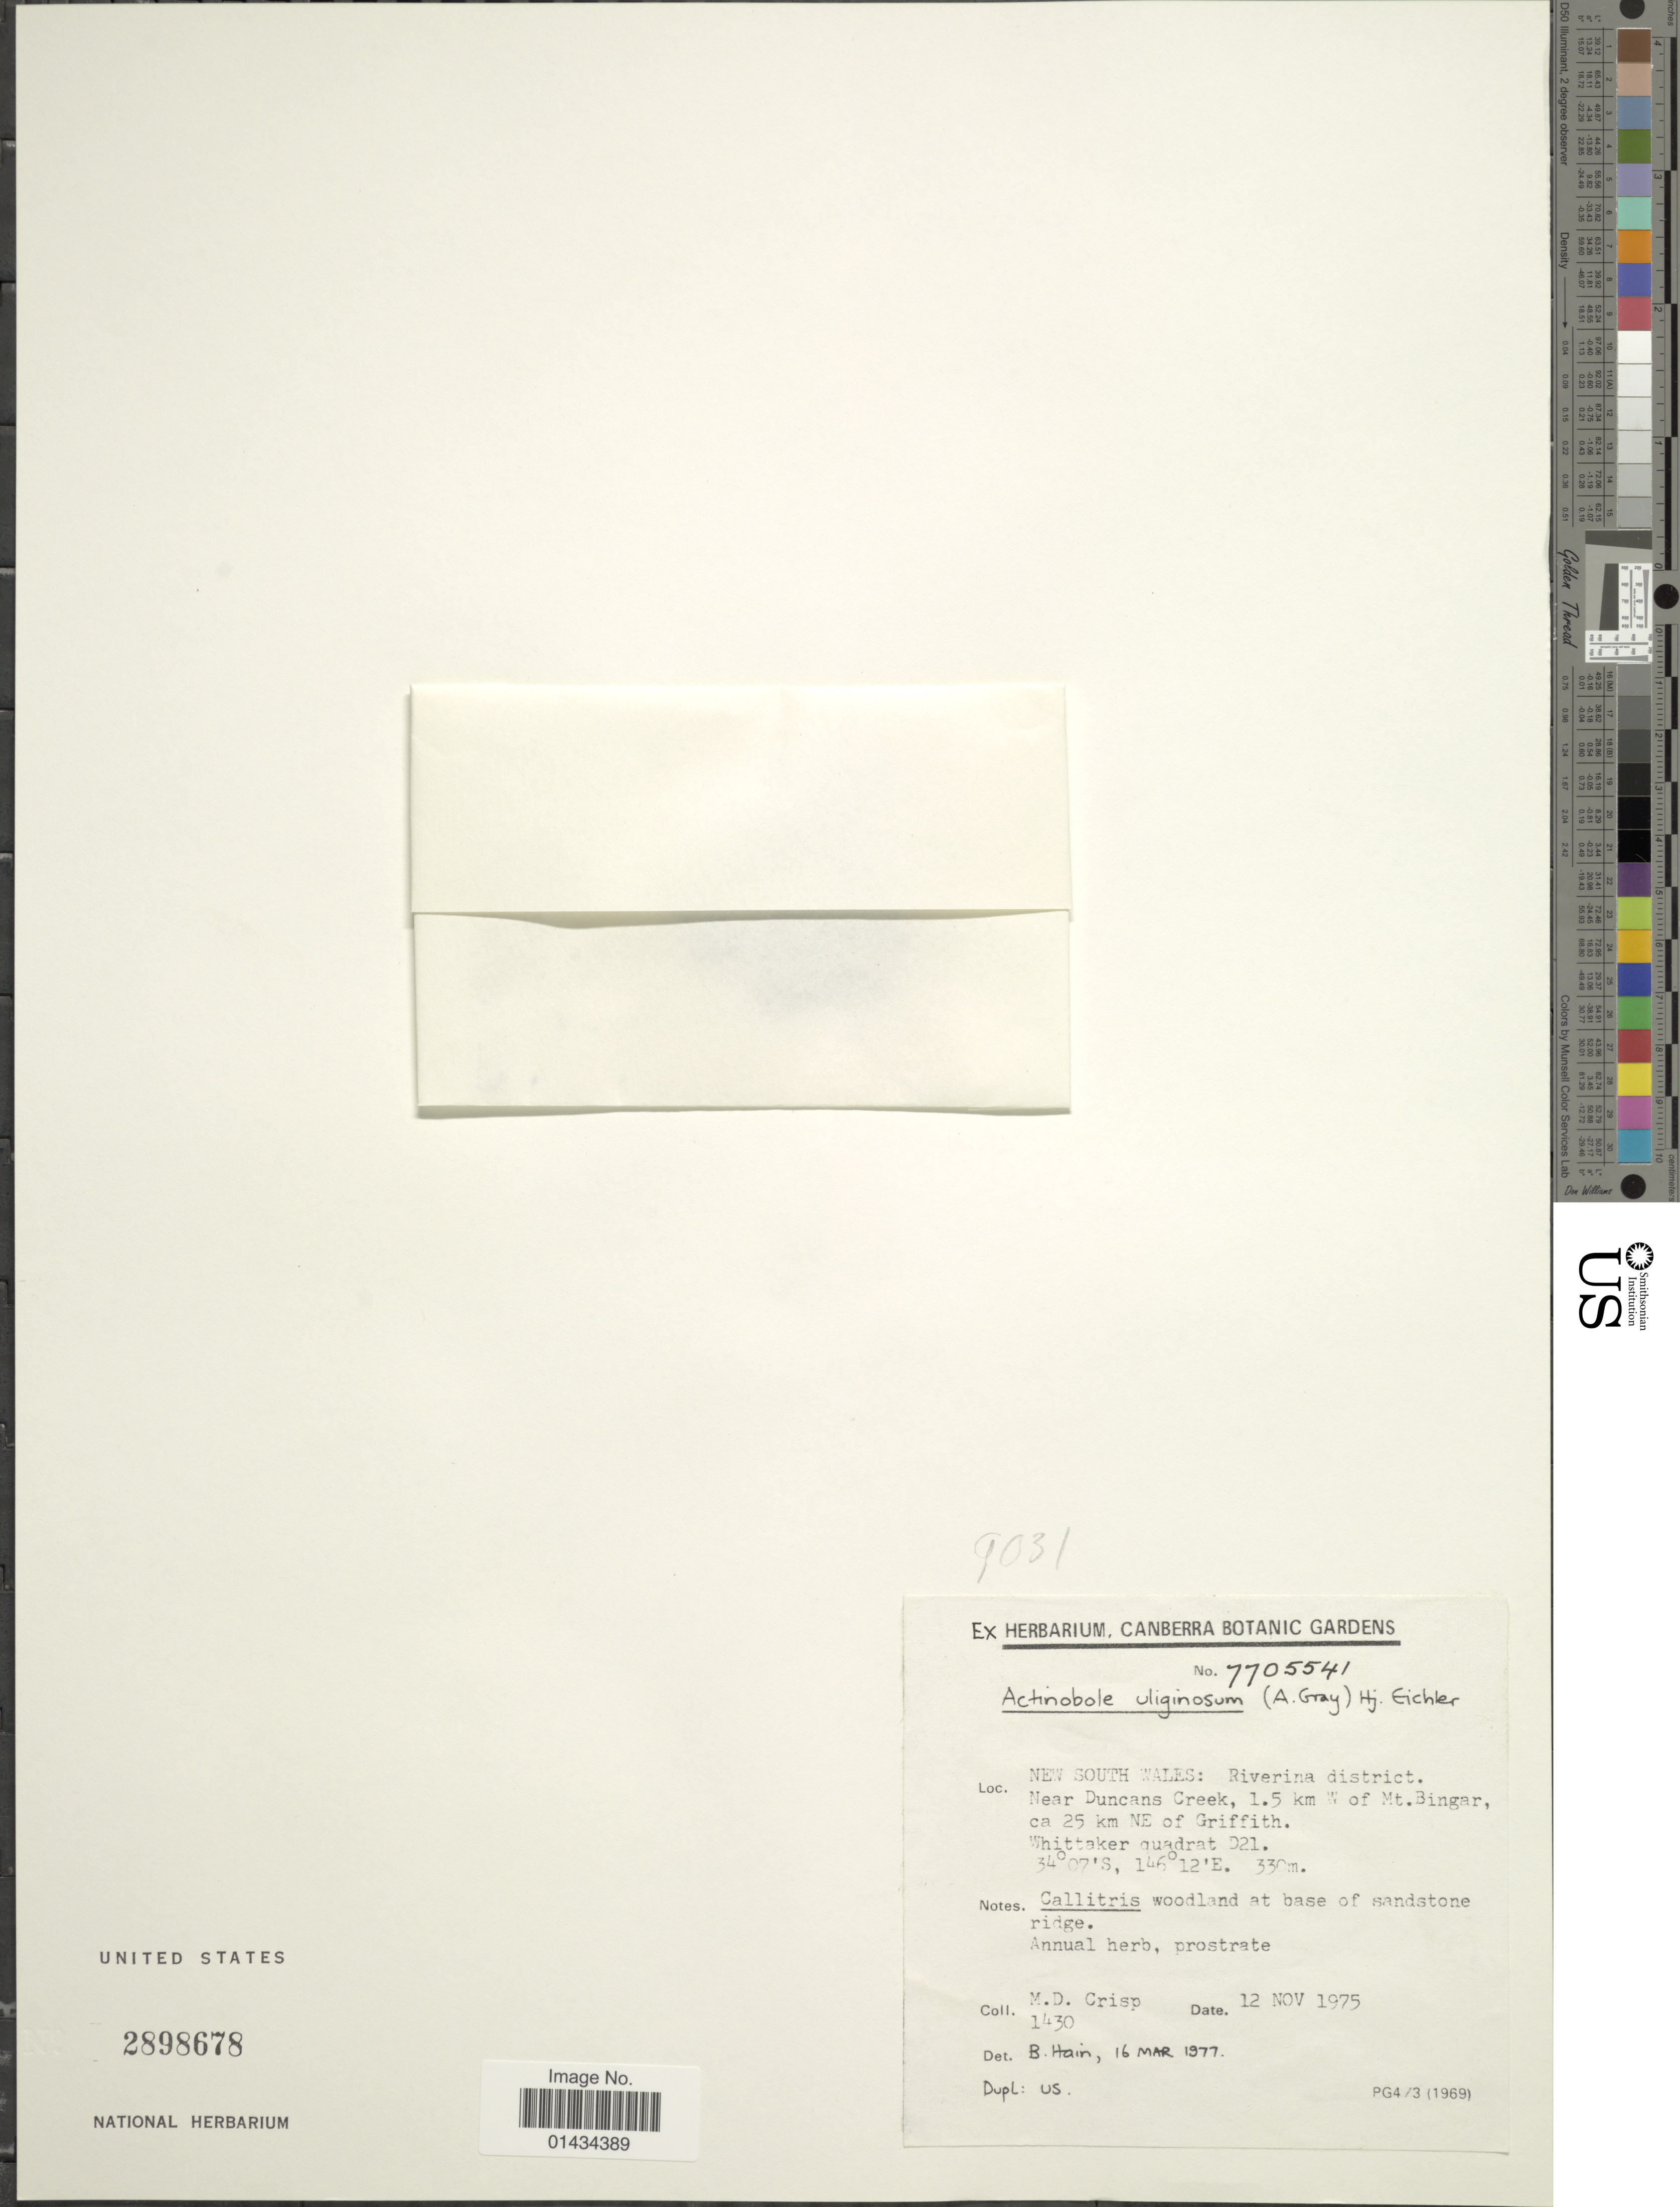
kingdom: Plantae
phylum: Tracheophyta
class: Magnoliopsida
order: Asterales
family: Asteraceae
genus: Actinobole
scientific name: Actinobole uliginosum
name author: (A. Gray) H. Eichler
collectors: M. Crisp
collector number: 1430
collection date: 1975-11-12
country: Australia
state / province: New South Wales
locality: Riverna district, Near Duncans Creek, 1.5 km W of Mt.Bingar, ca. 25 km NE of Griffith, Whittaker quadrat D21, woodland at base of sandstone ridge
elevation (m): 330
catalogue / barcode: US 2898678